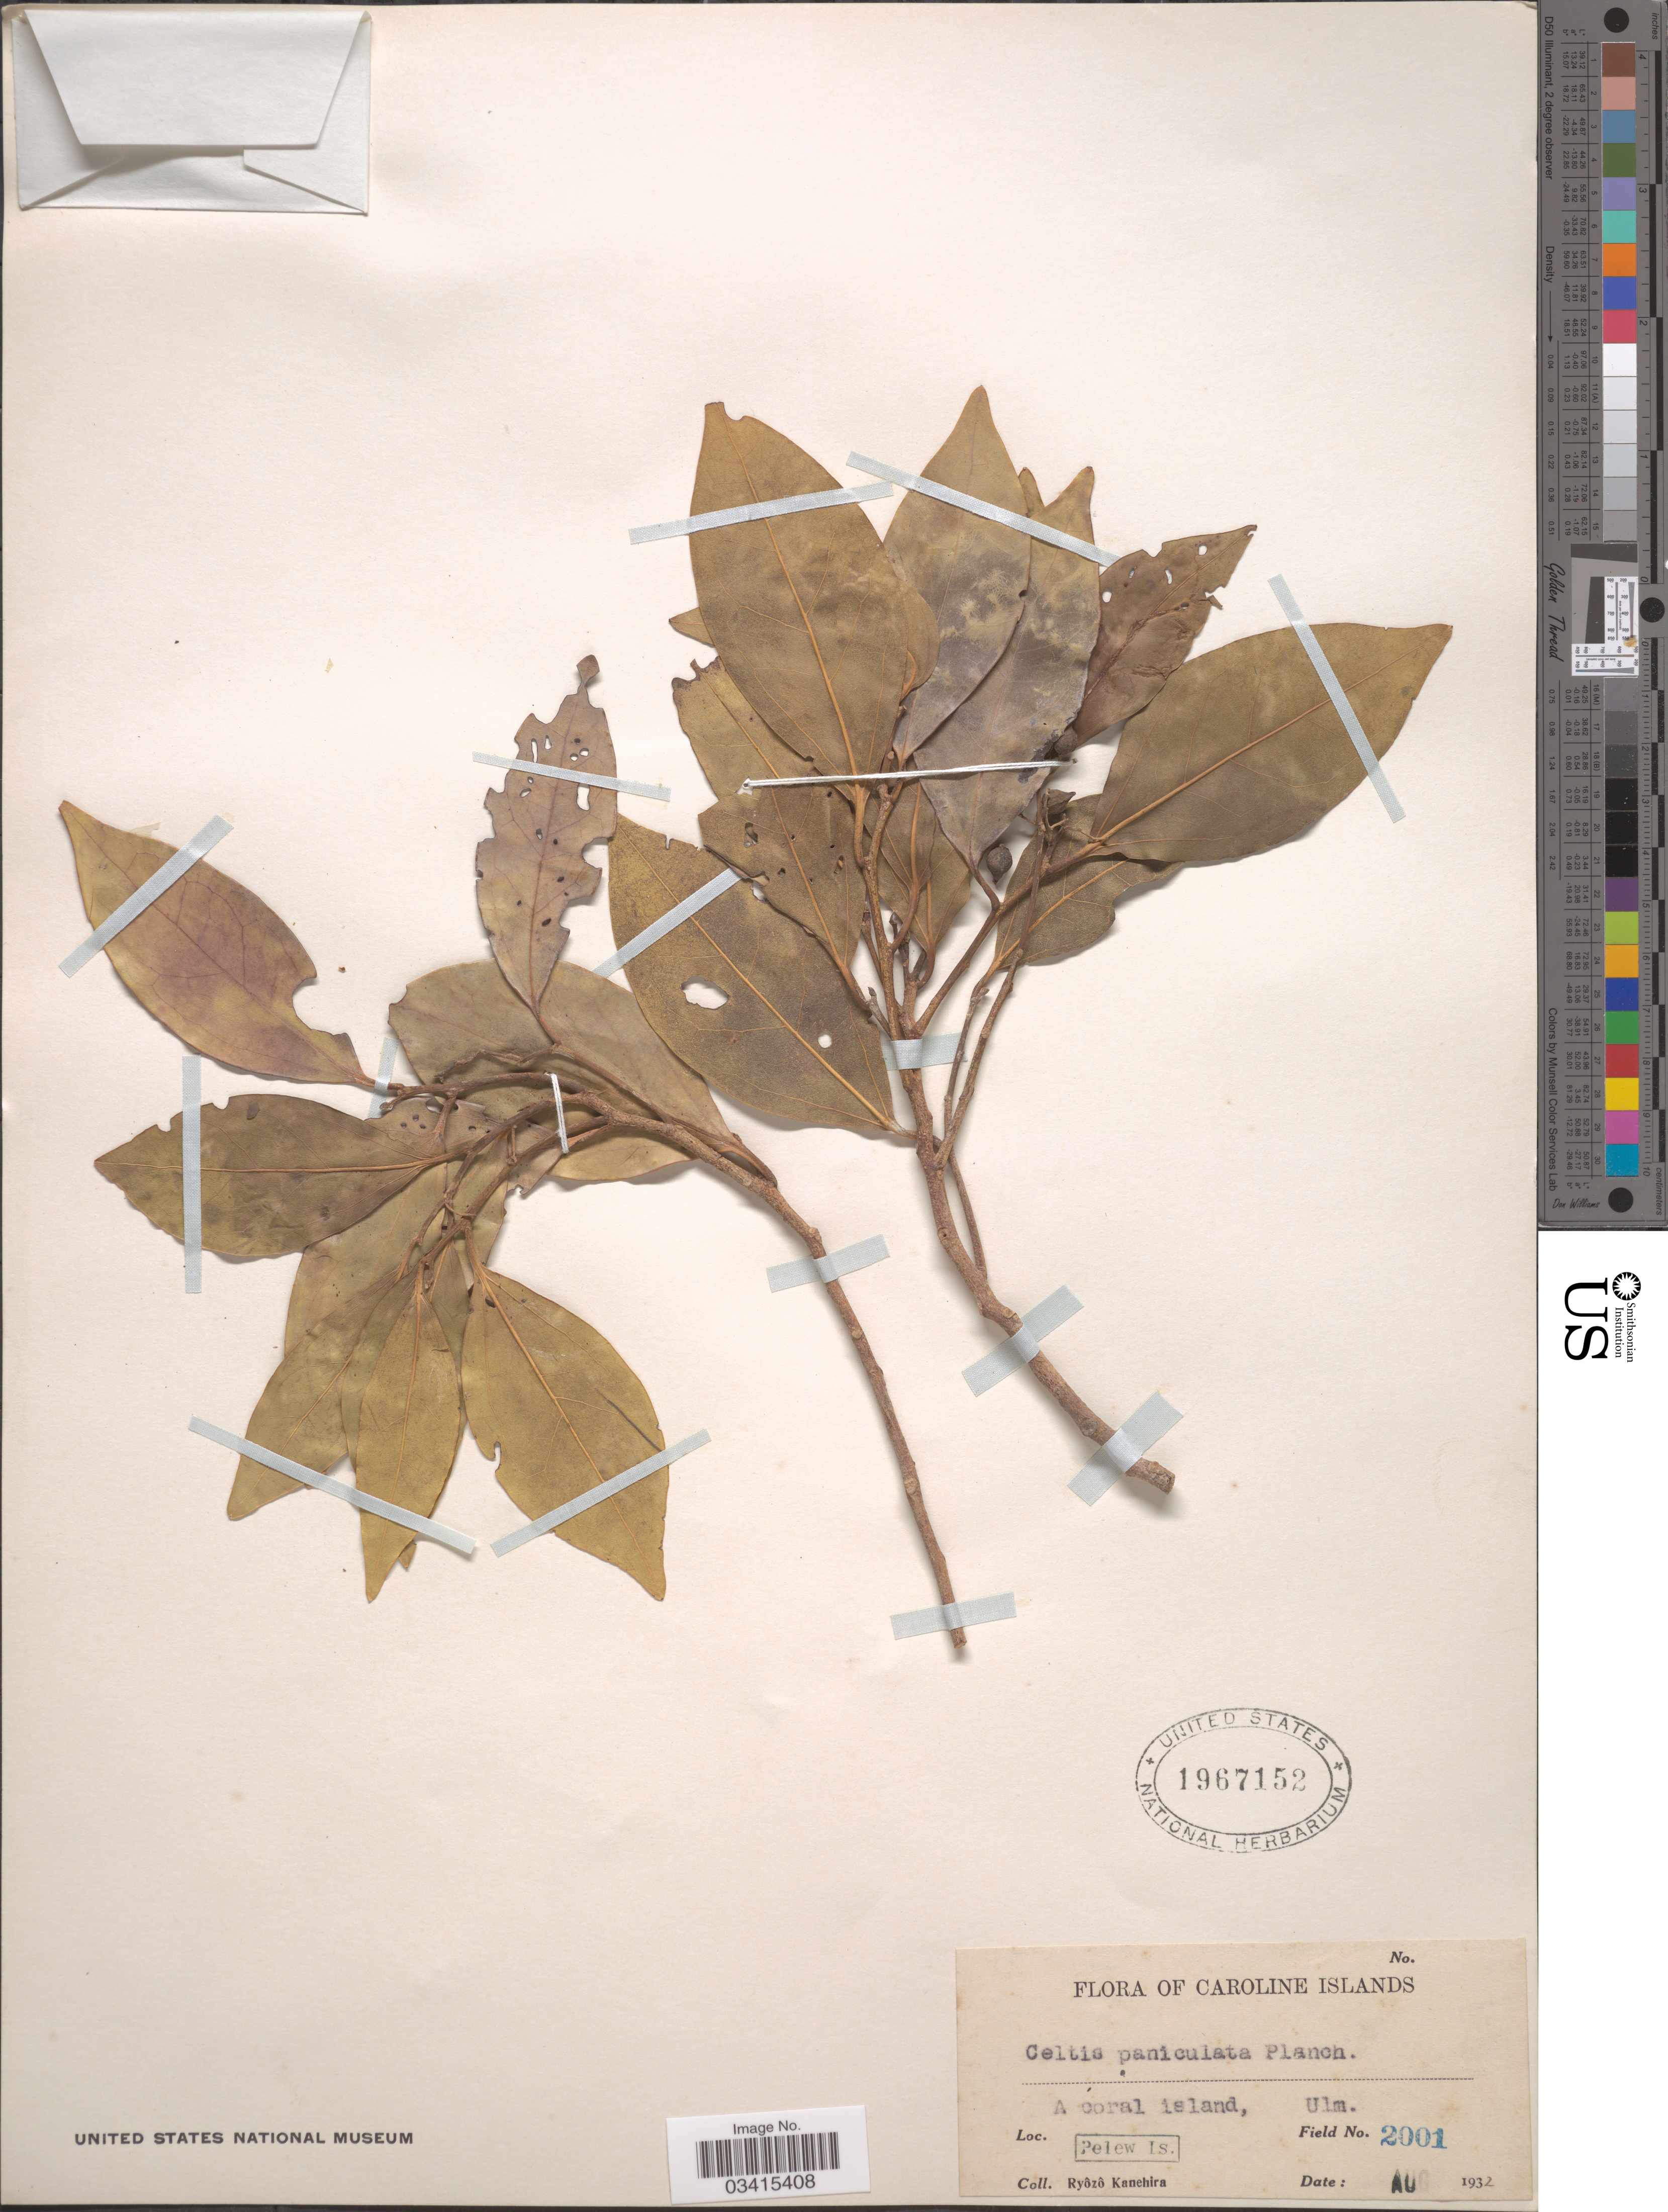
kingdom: Plantae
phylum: Tracheophyta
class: Magnoliopsida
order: Rosales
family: Cannabaceae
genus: Celtis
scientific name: Celtis paniculata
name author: (Endl.) Planch.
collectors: R. Kanehira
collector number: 2001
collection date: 1932-08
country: Kiribati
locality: A coral island, Ulm. [unsure placement] Caroline Islands. Pelew Is.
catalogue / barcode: US 1967152